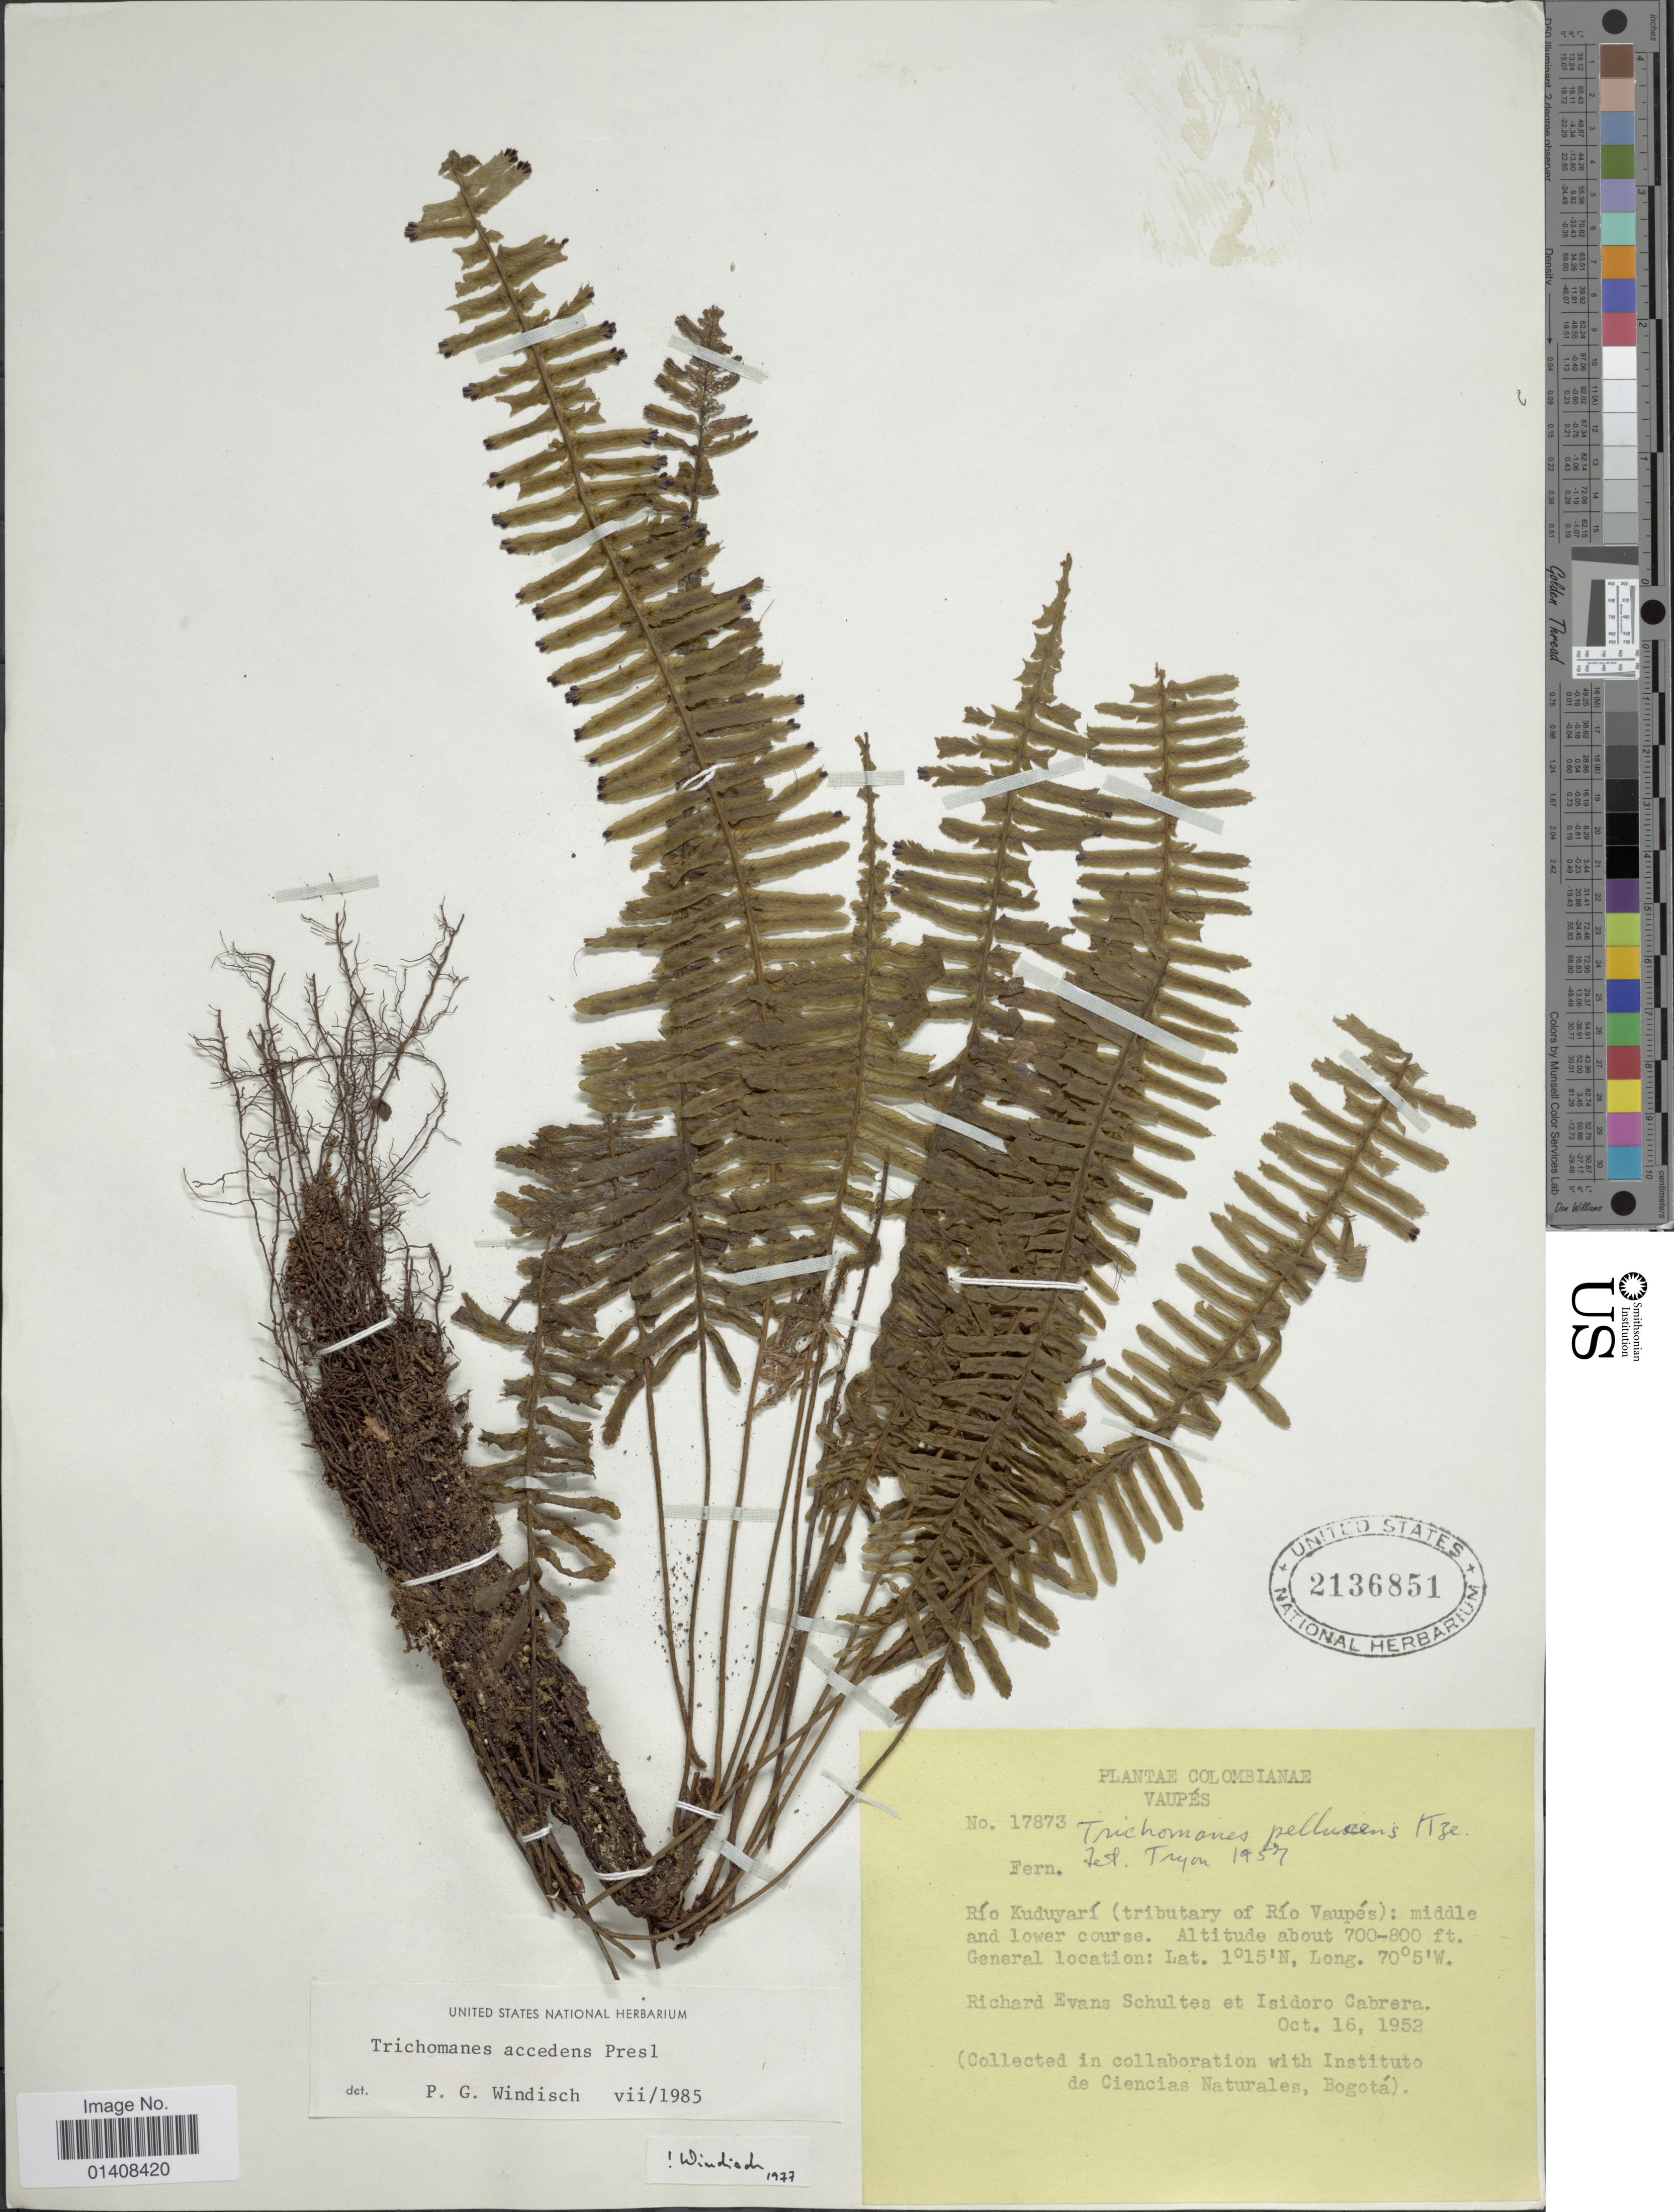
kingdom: Plantae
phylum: Tracheophyta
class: Polypodiopsida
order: Hymenophyllales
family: Hymenophyllaceae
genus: Trichomanes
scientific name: Trichomanes accedens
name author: C. Presl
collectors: R. E. Schultes & I. Cabrera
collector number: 17873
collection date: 1952-10-16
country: Colombia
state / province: Vaupés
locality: Rio Kuduyari (tributary of Rio Vaupes)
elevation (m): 213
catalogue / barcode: US 2136851